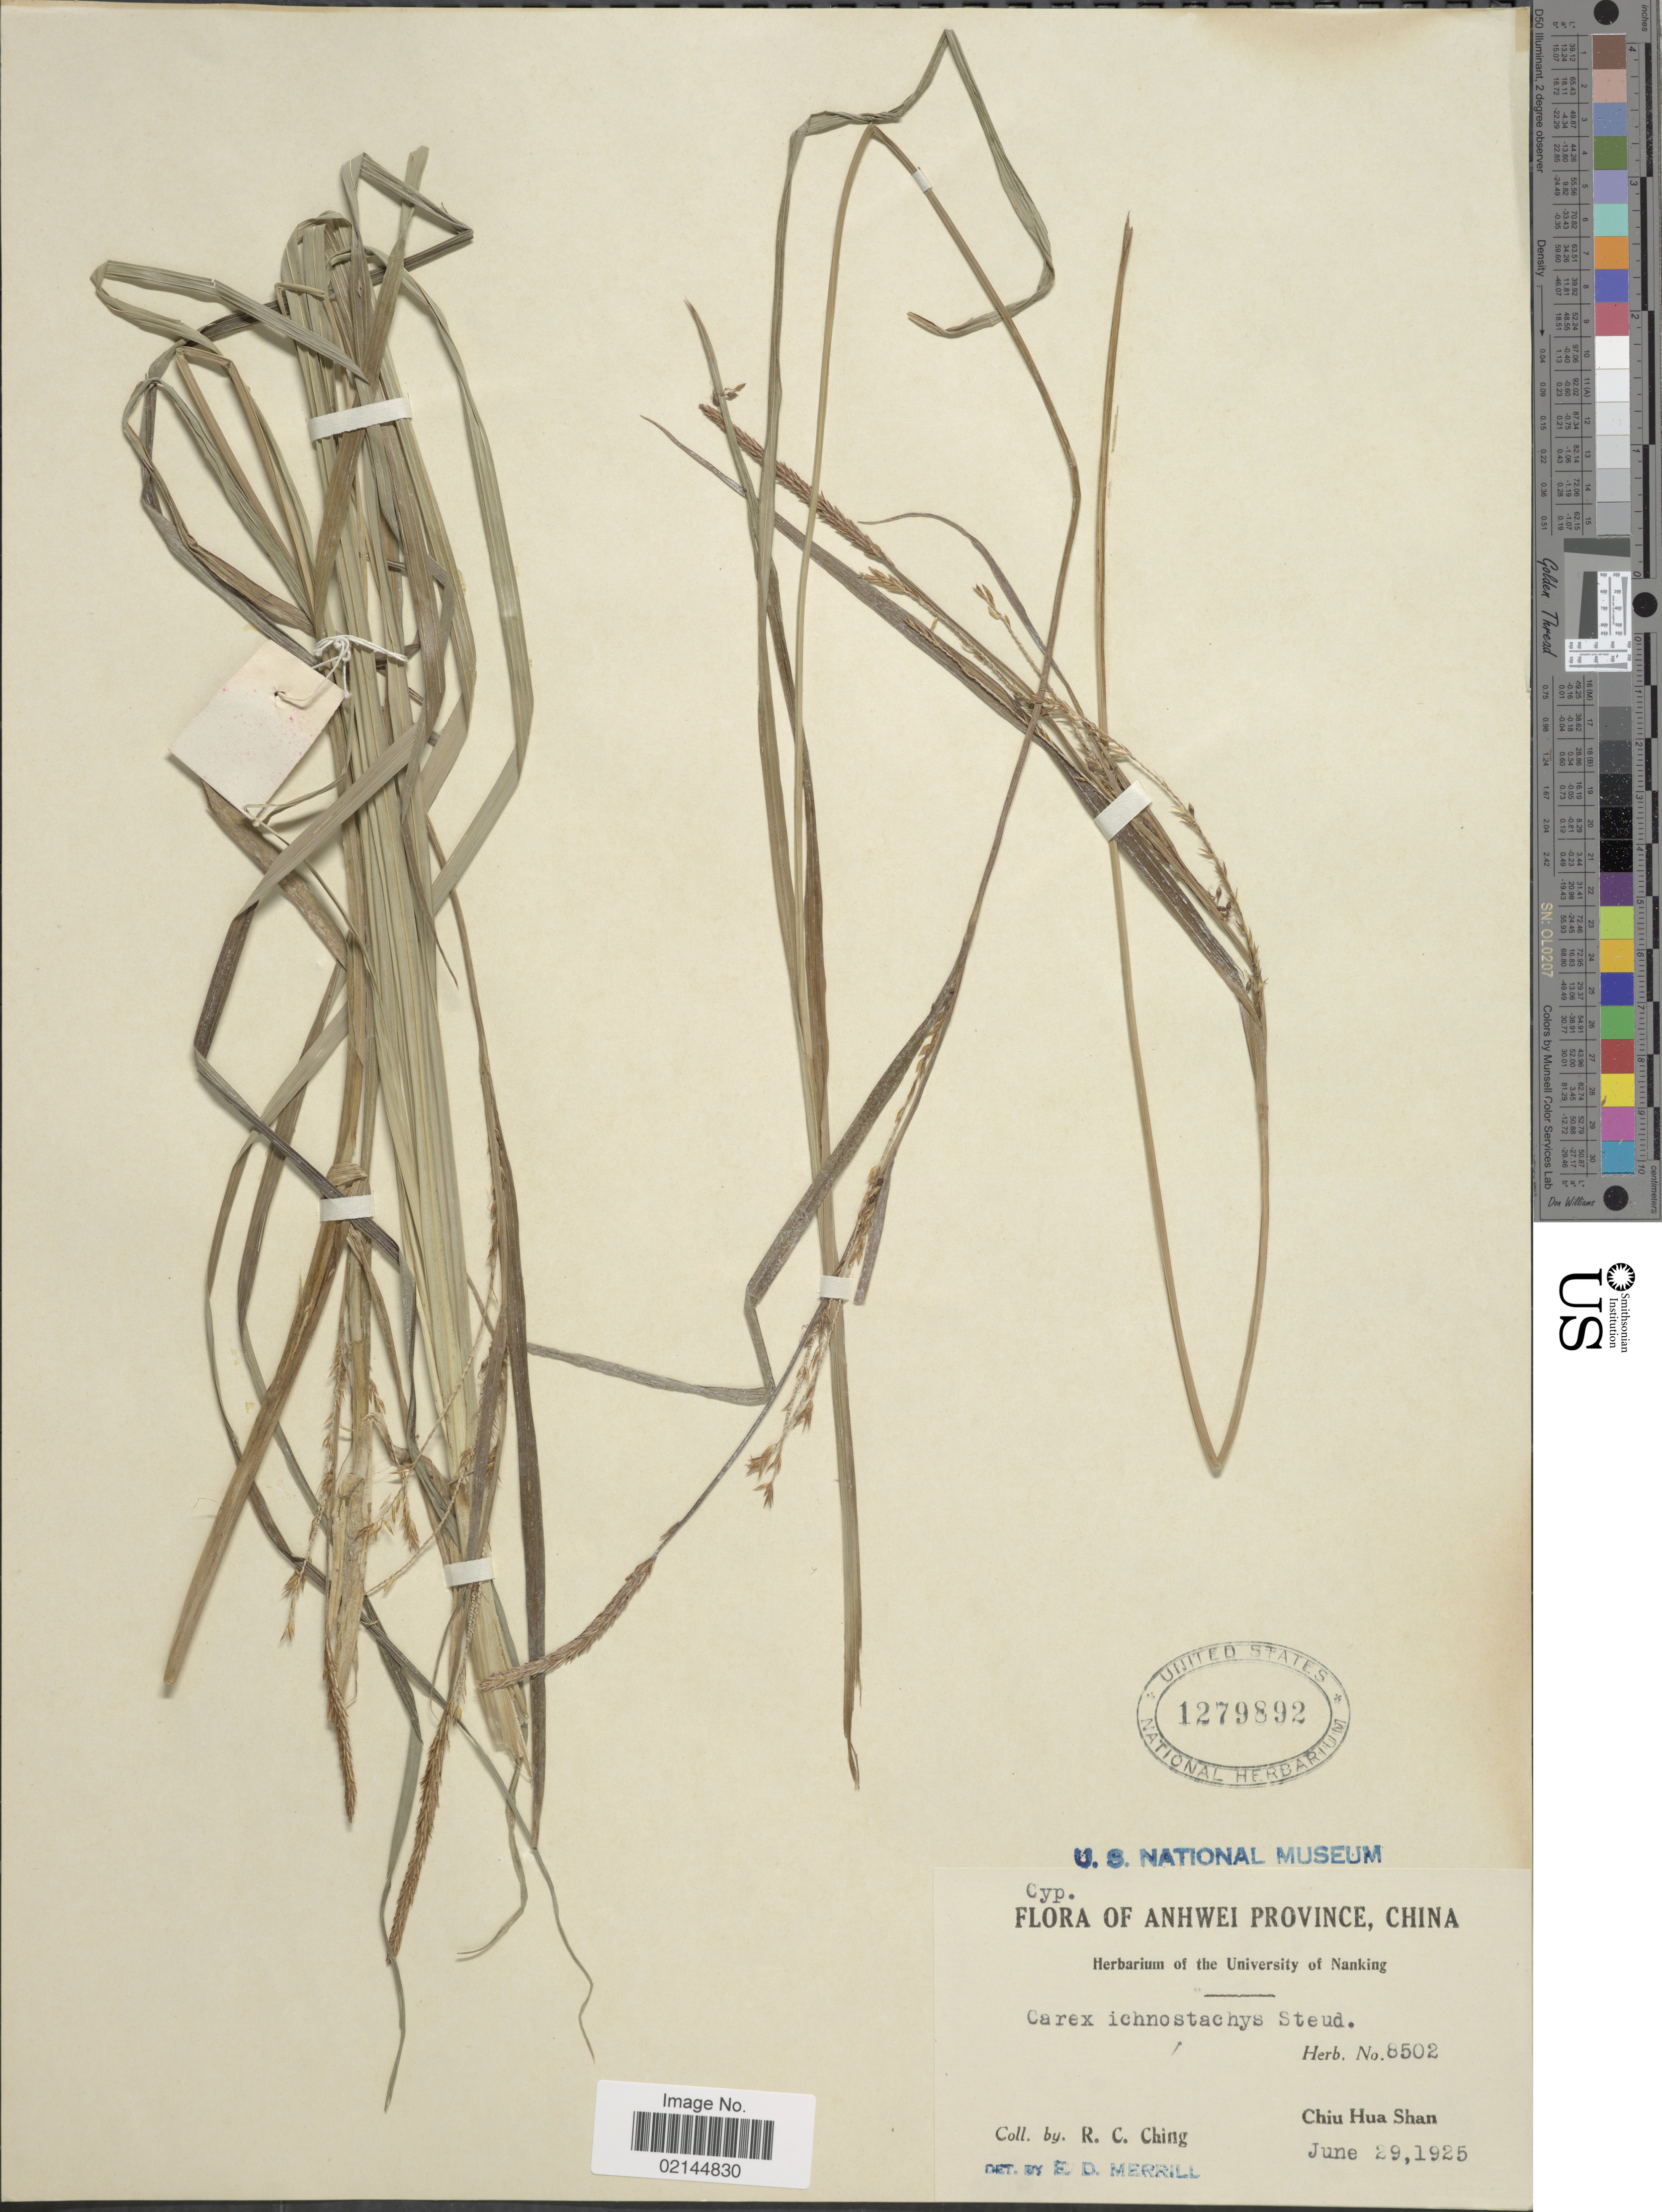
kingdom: Plantae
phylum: Tracheophyta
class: Liliopsida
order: Poales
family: Cyperaceae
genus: Carex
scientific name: Carex ischnostachya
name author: Steud.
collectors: R. C. Ching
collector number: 8502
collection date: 1925-06-29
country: China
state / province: Anhui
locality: Anhwei Province, Chiu Hua Shan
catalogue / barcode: US 1279892